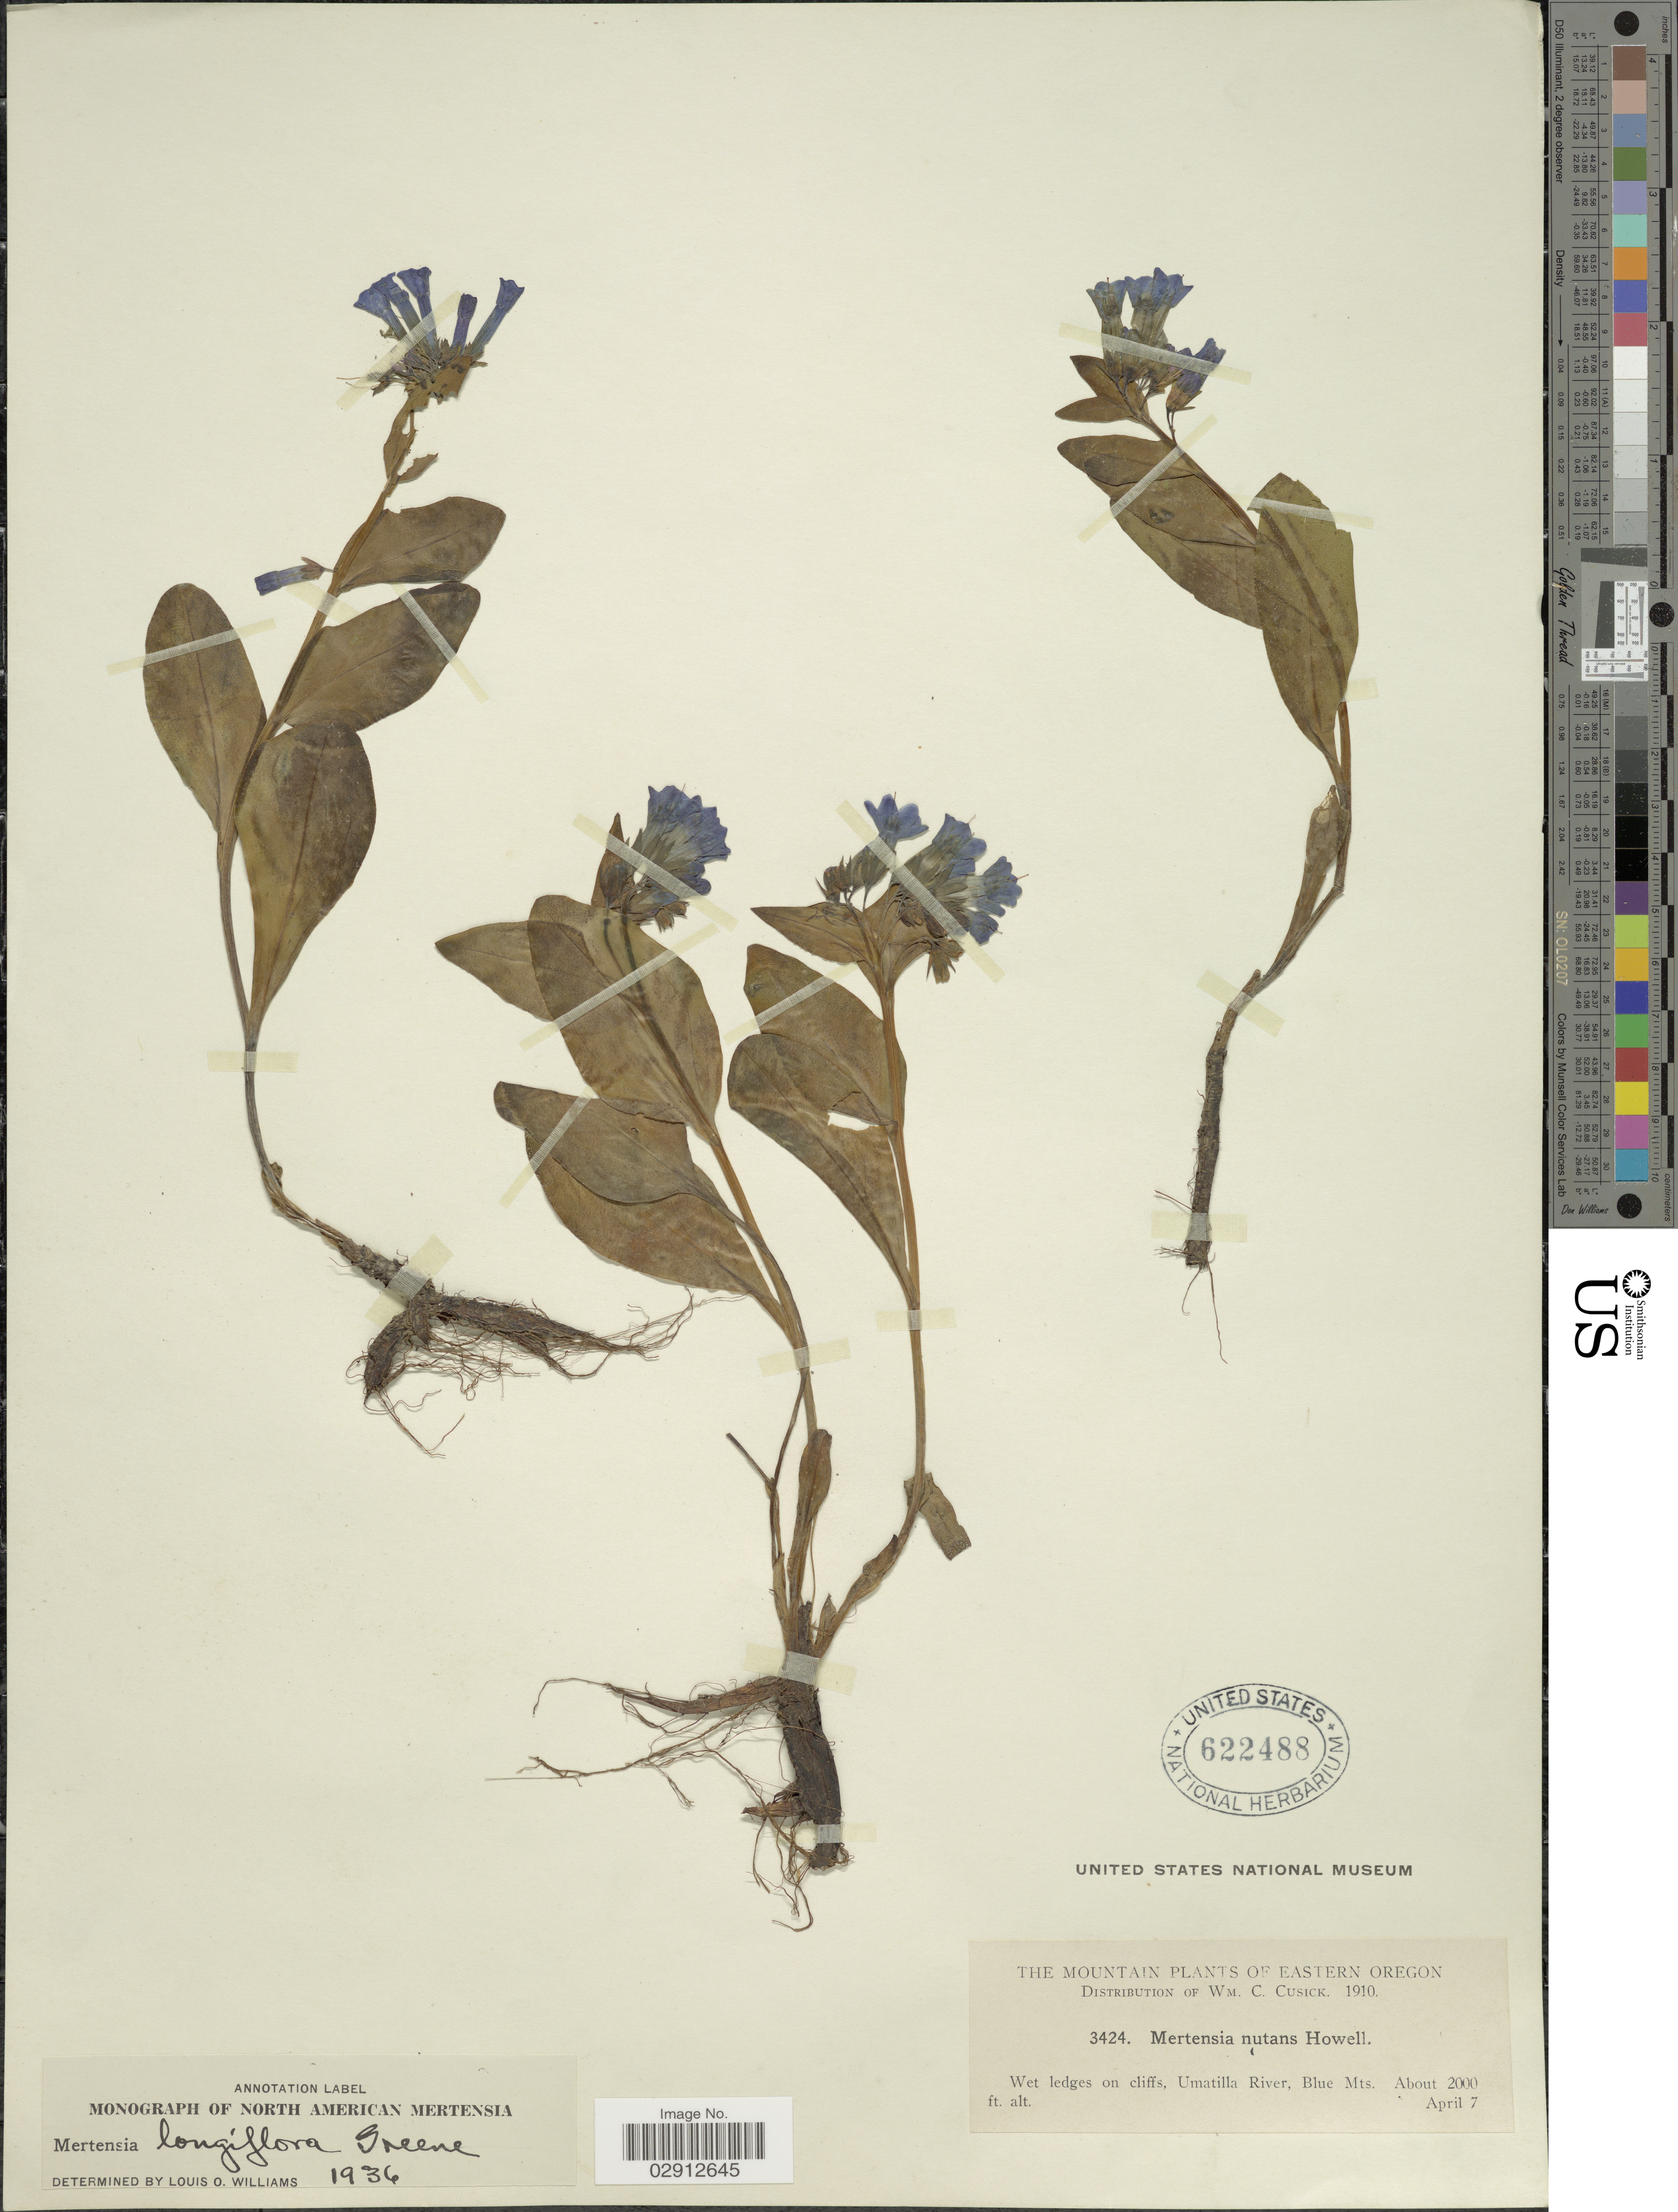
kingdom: Plantae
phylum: Tracheophyta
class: Magnoliopsida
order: Boraginales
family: Boraginaceae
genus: Mertensia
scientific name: Mertensia longiflora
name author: Rydb.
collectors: W. C. Cusick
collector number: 3424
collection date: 1910-04-07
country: United States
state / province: Oregon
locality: The Mountain, Eastern Oregon, Umatilla River, Blue Mts.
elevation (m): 610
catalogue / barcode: US 622488